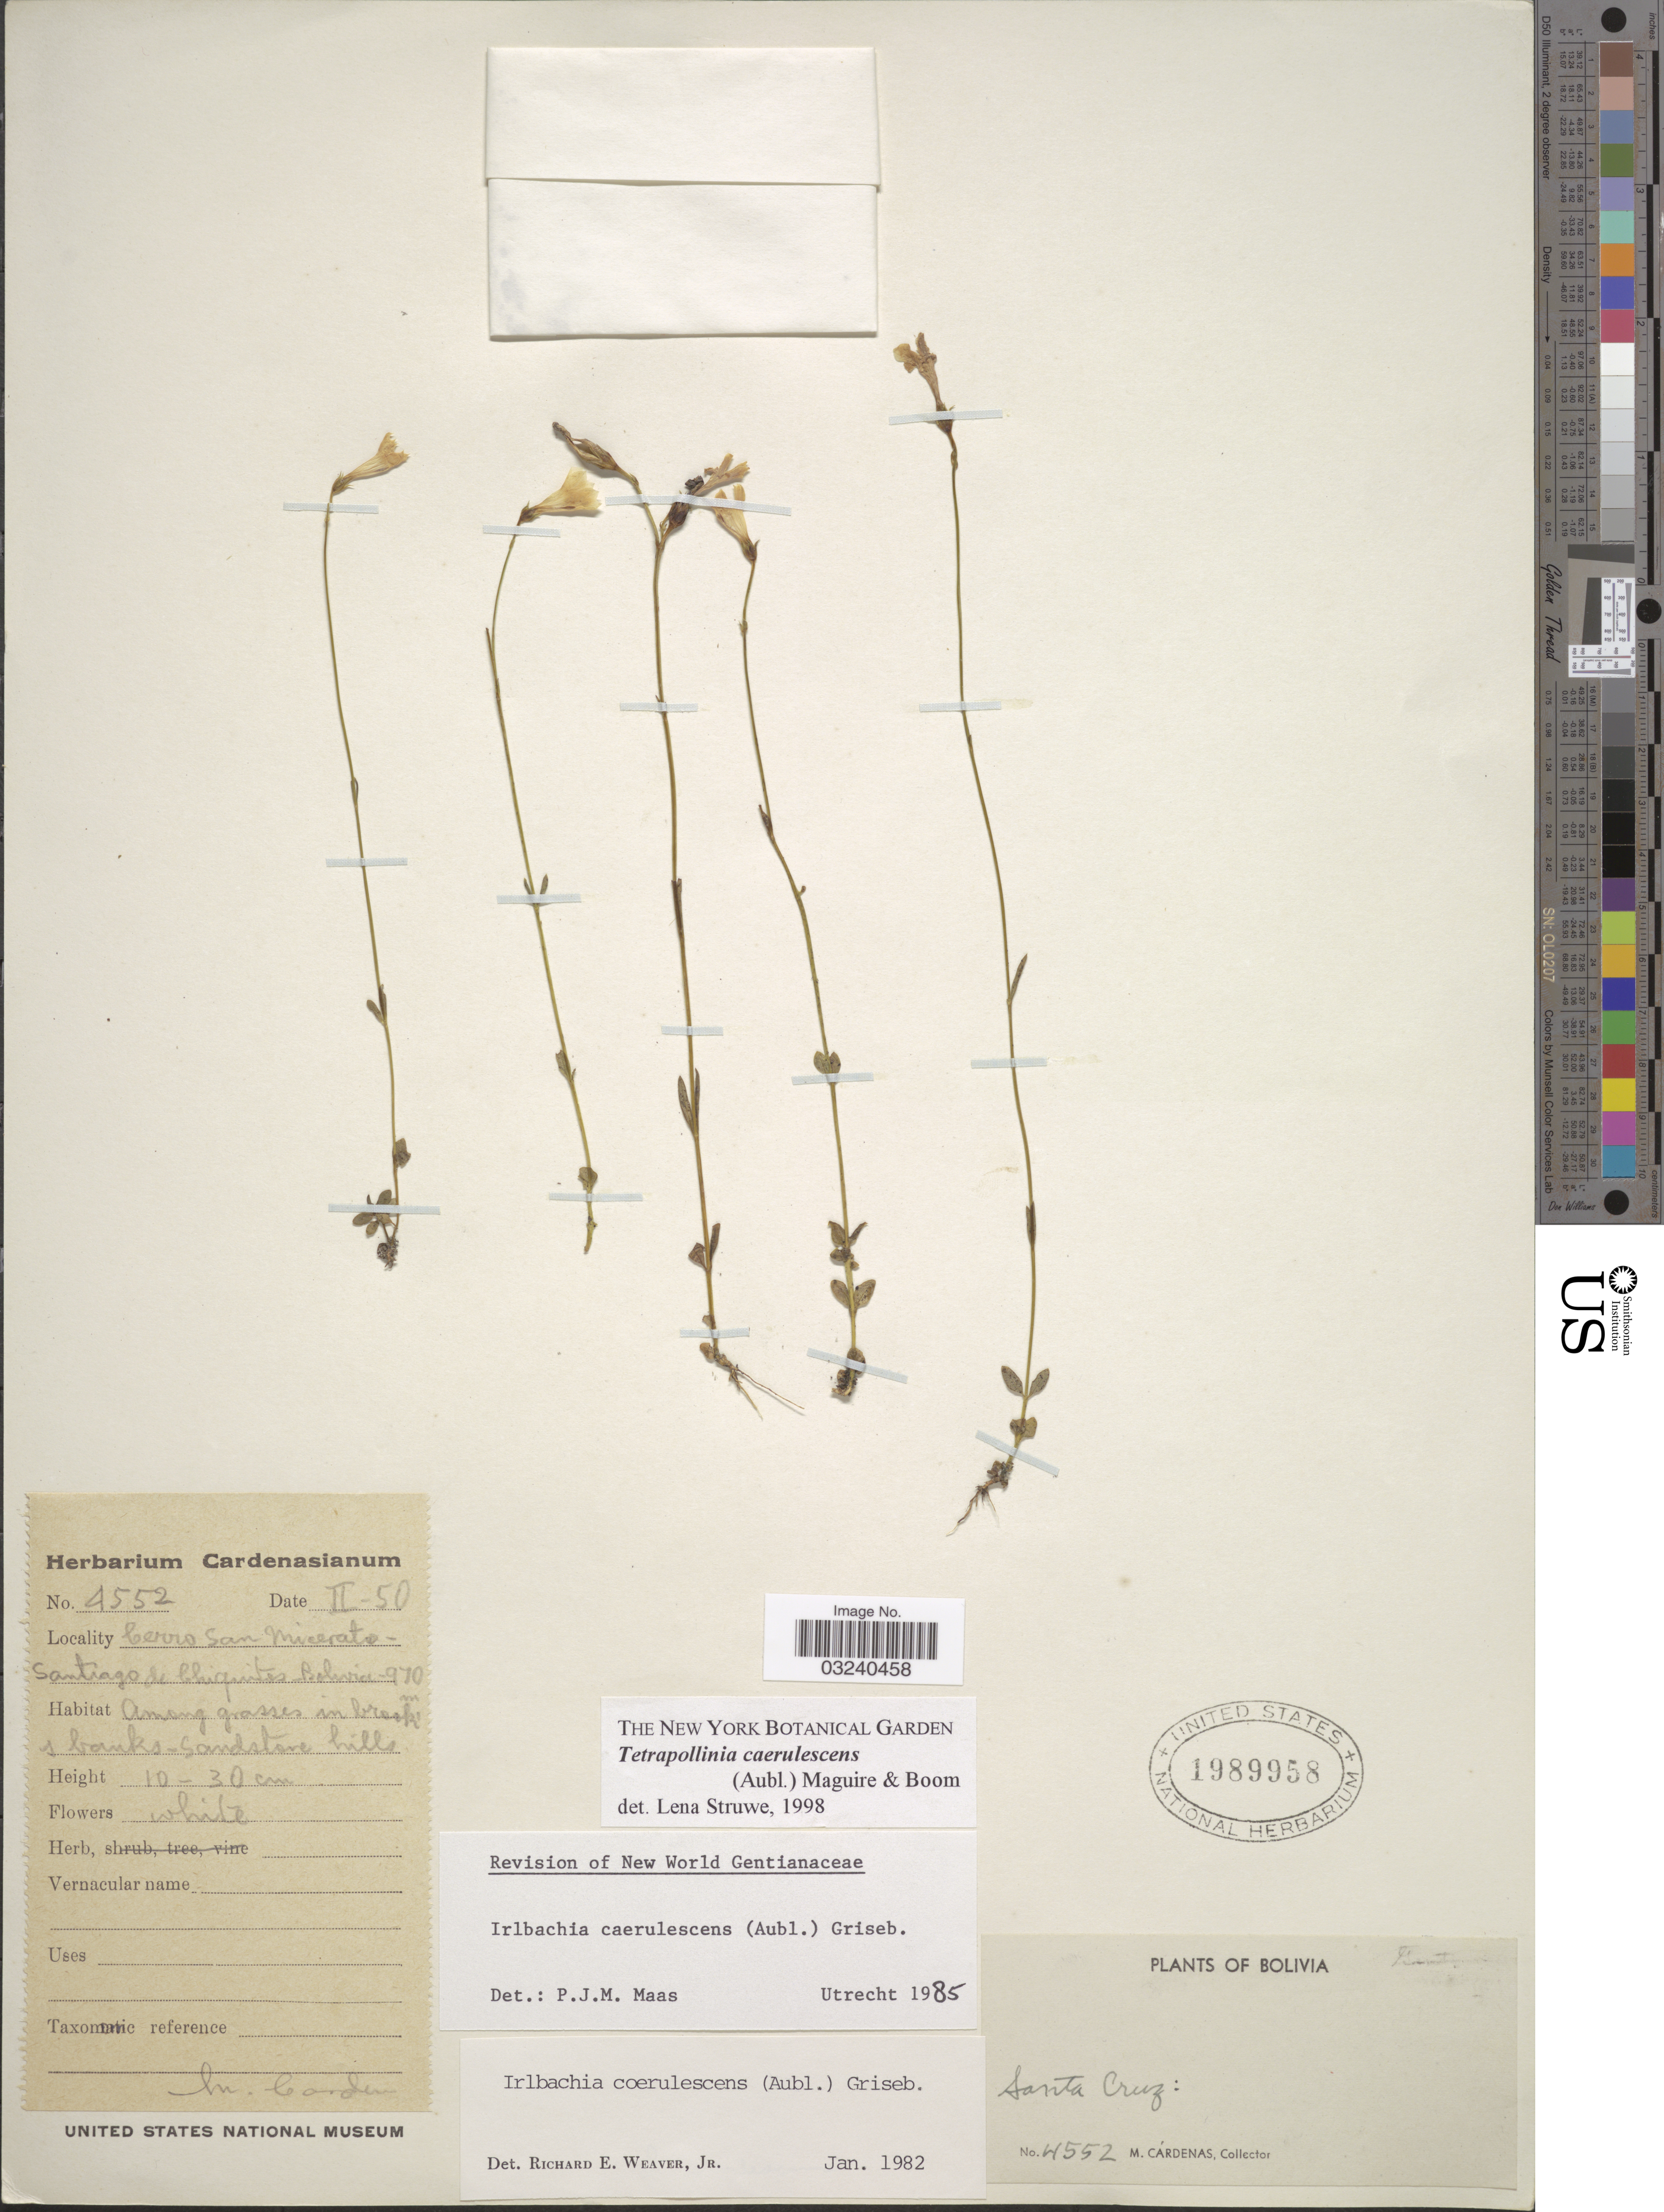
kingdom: Plantae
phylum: Tracheophyta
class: Magnoliopsida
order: Gentianales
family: Gentianaceae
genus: Tetrapollinia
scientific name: Tetrapollinia caerulescens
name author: (Aubl.) Maguire & B.M. Boom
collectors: M. Cárdenas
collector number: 4552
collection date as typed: Transcribed d/m/y: /2/50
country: Bolivia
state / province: Santa Cruz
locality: Cerro San Micerato-Santiago de Chiquites.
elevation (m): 970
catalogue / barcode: US 1989958